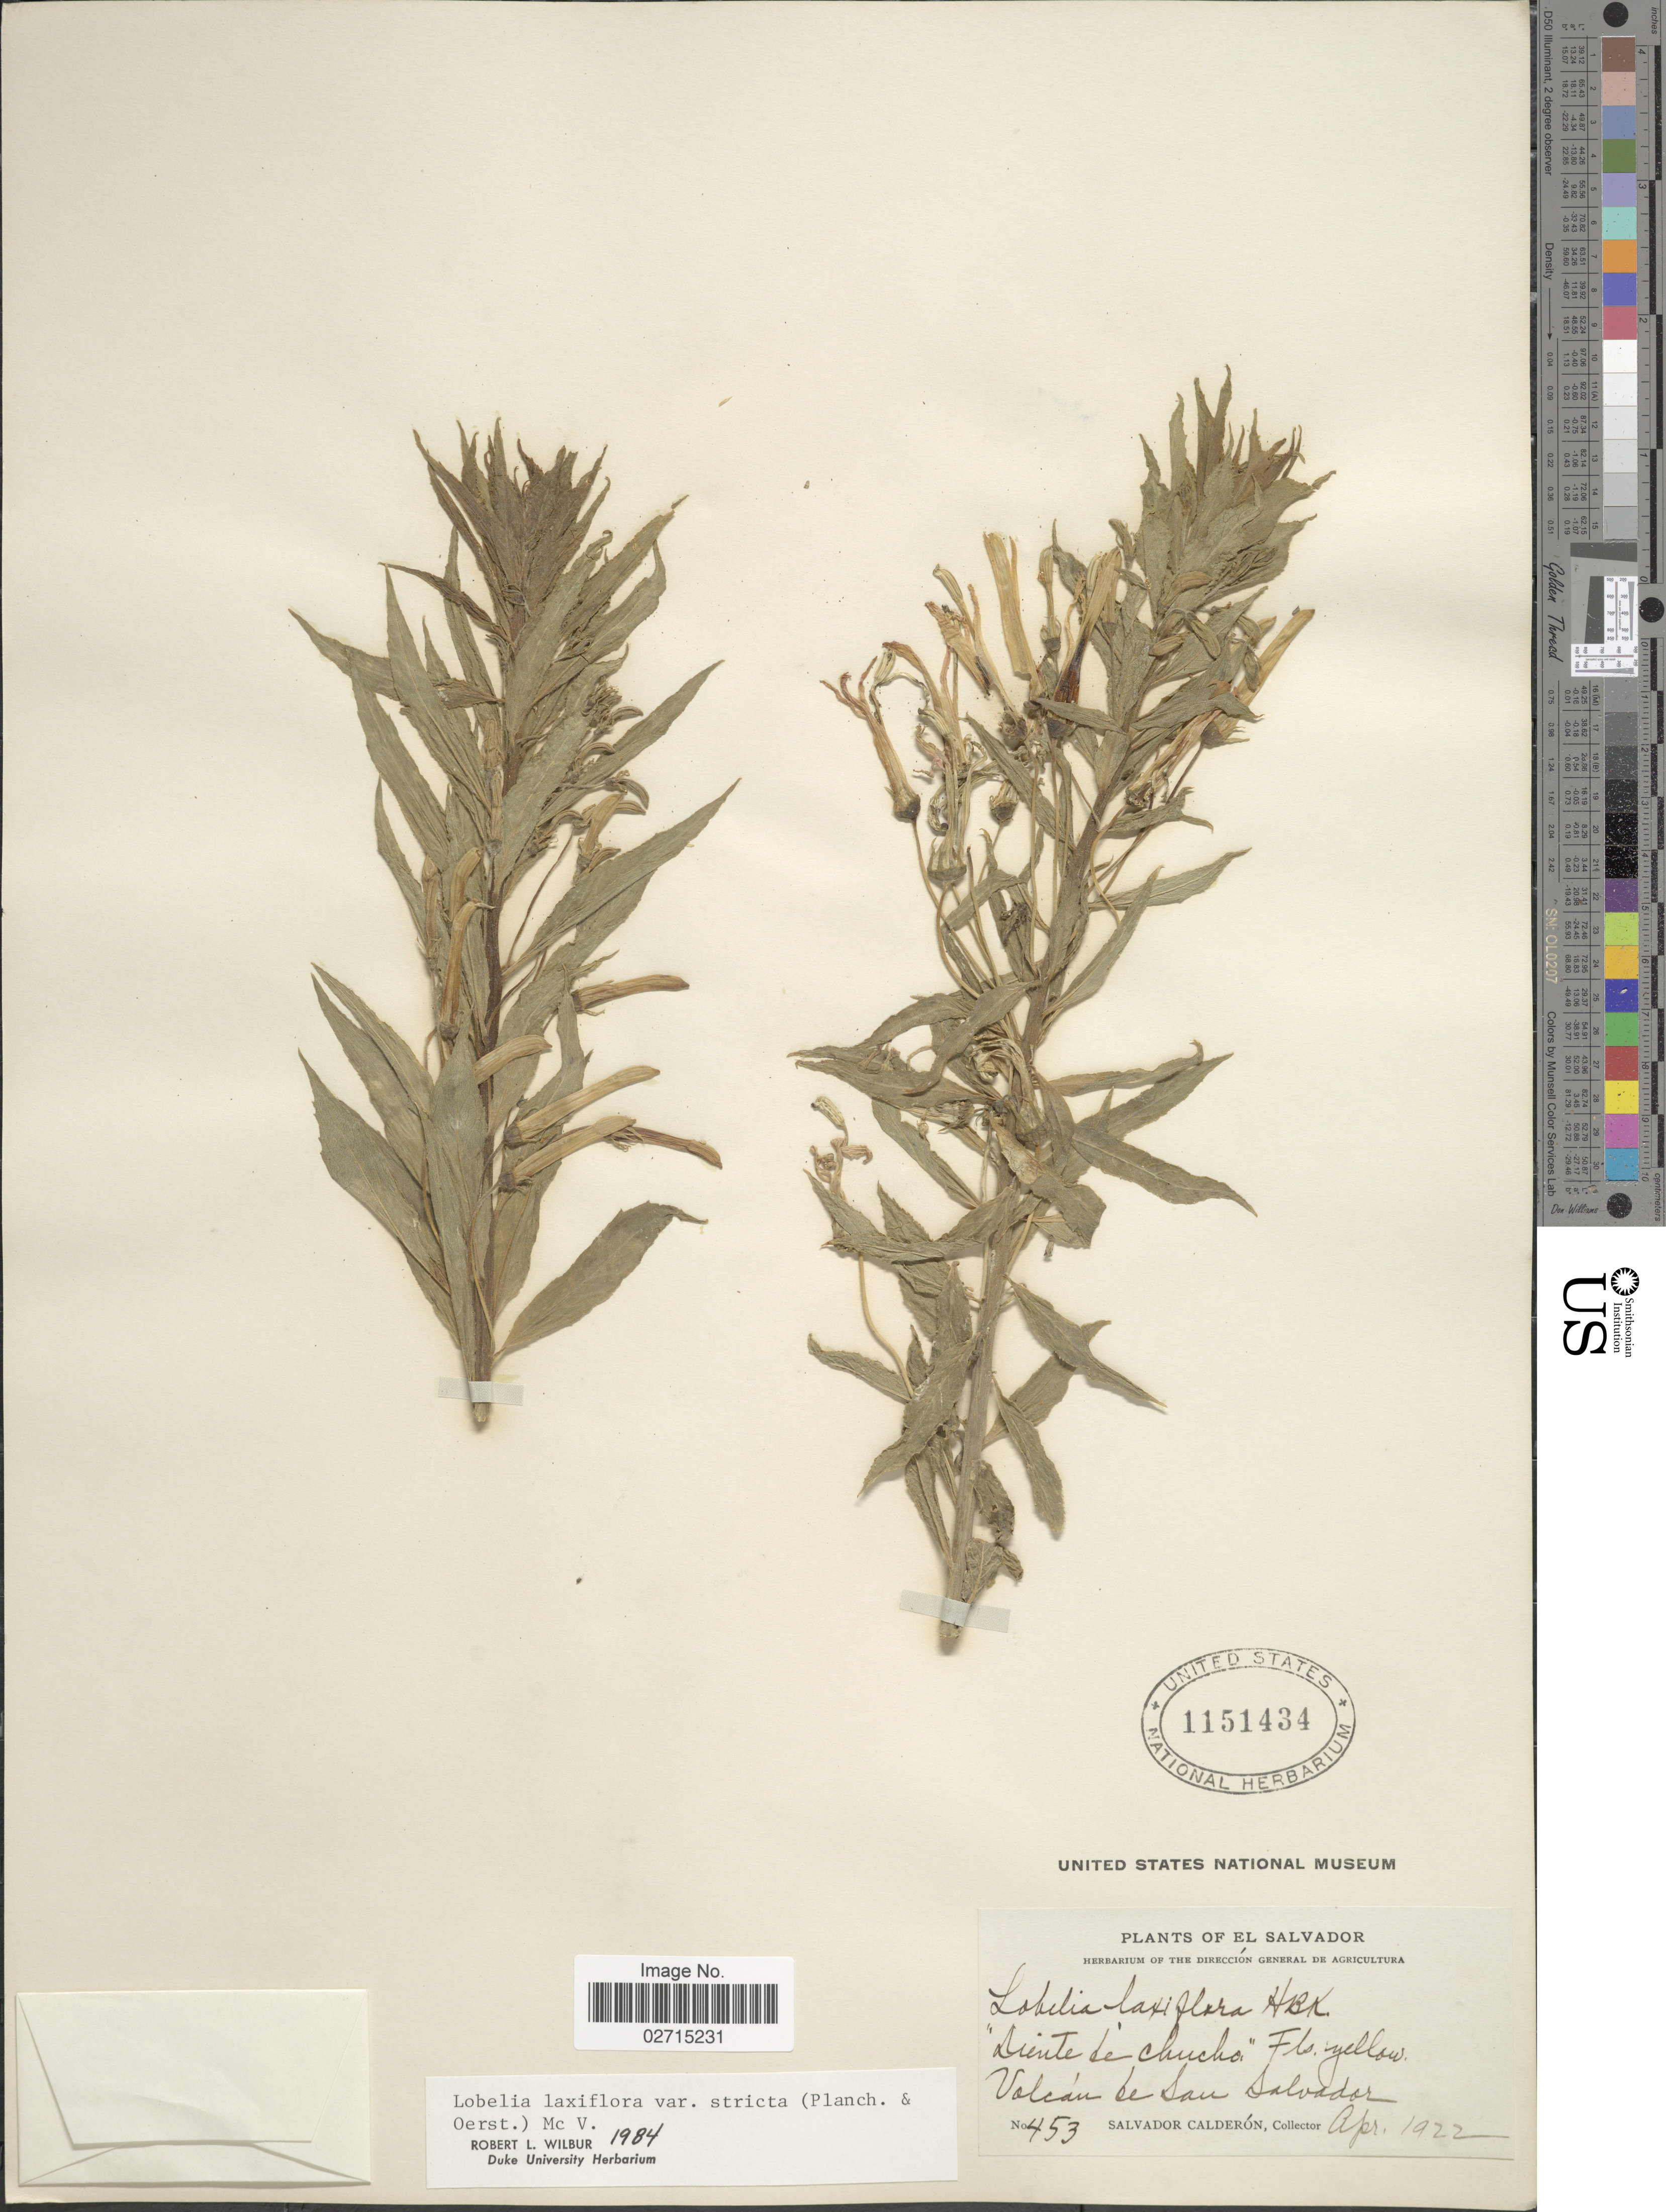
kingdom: Plantae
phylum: Tracheophyta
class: Magnoliopsida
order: Asterales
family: Campanulaceae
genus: Lobelia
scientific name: Lobelia laxiflora var. stricta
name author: (Planch. & Oerst.) McVaugh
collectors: S. Calderón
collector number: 453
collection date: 1922-04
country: El Salvador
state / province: San Salvador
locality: Volcán de San Salvador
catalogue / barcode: US 1151434